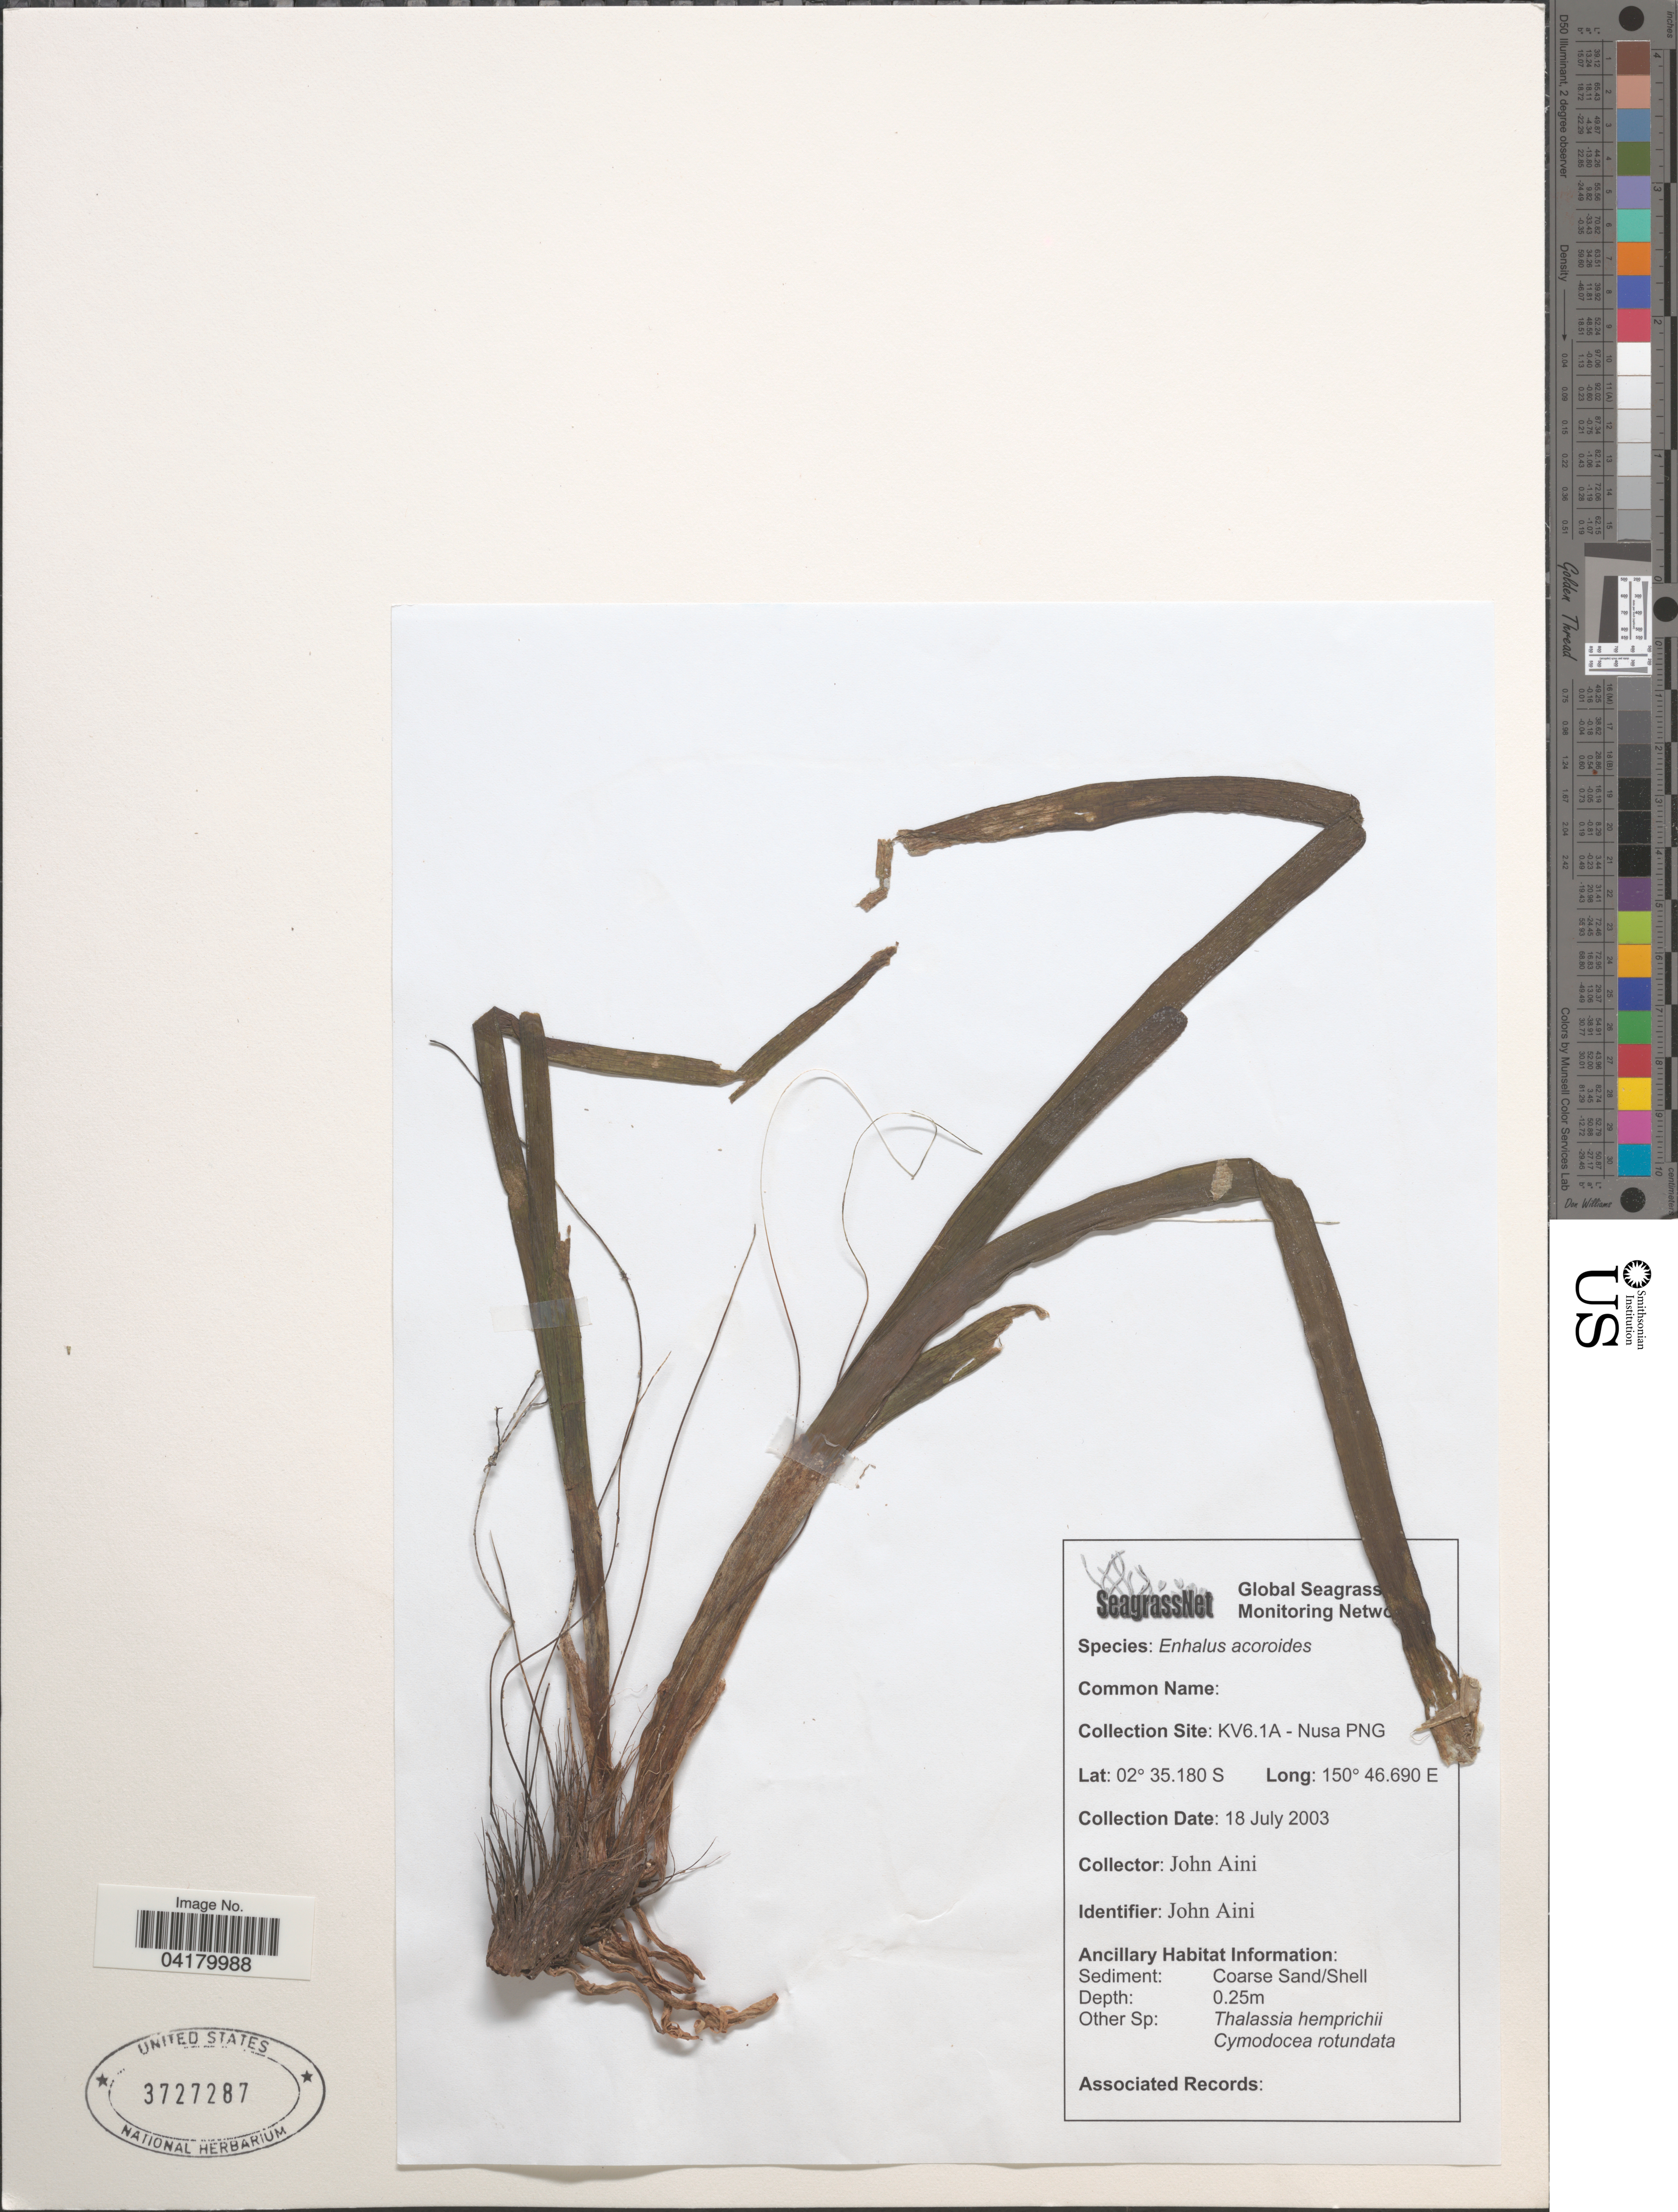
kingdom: Plantae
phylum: Tracheophyta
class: Liliopsida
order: Alismatales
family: Hydrocharitaceae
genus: Enhalus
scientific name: Enhalus acoroides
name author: (L. f.) Royle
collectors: J. Aini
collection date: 2003-07-18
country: Papua New Guinea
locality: Collection Site: KV6.1A - Nusa PNG.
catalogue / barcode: US 3727287